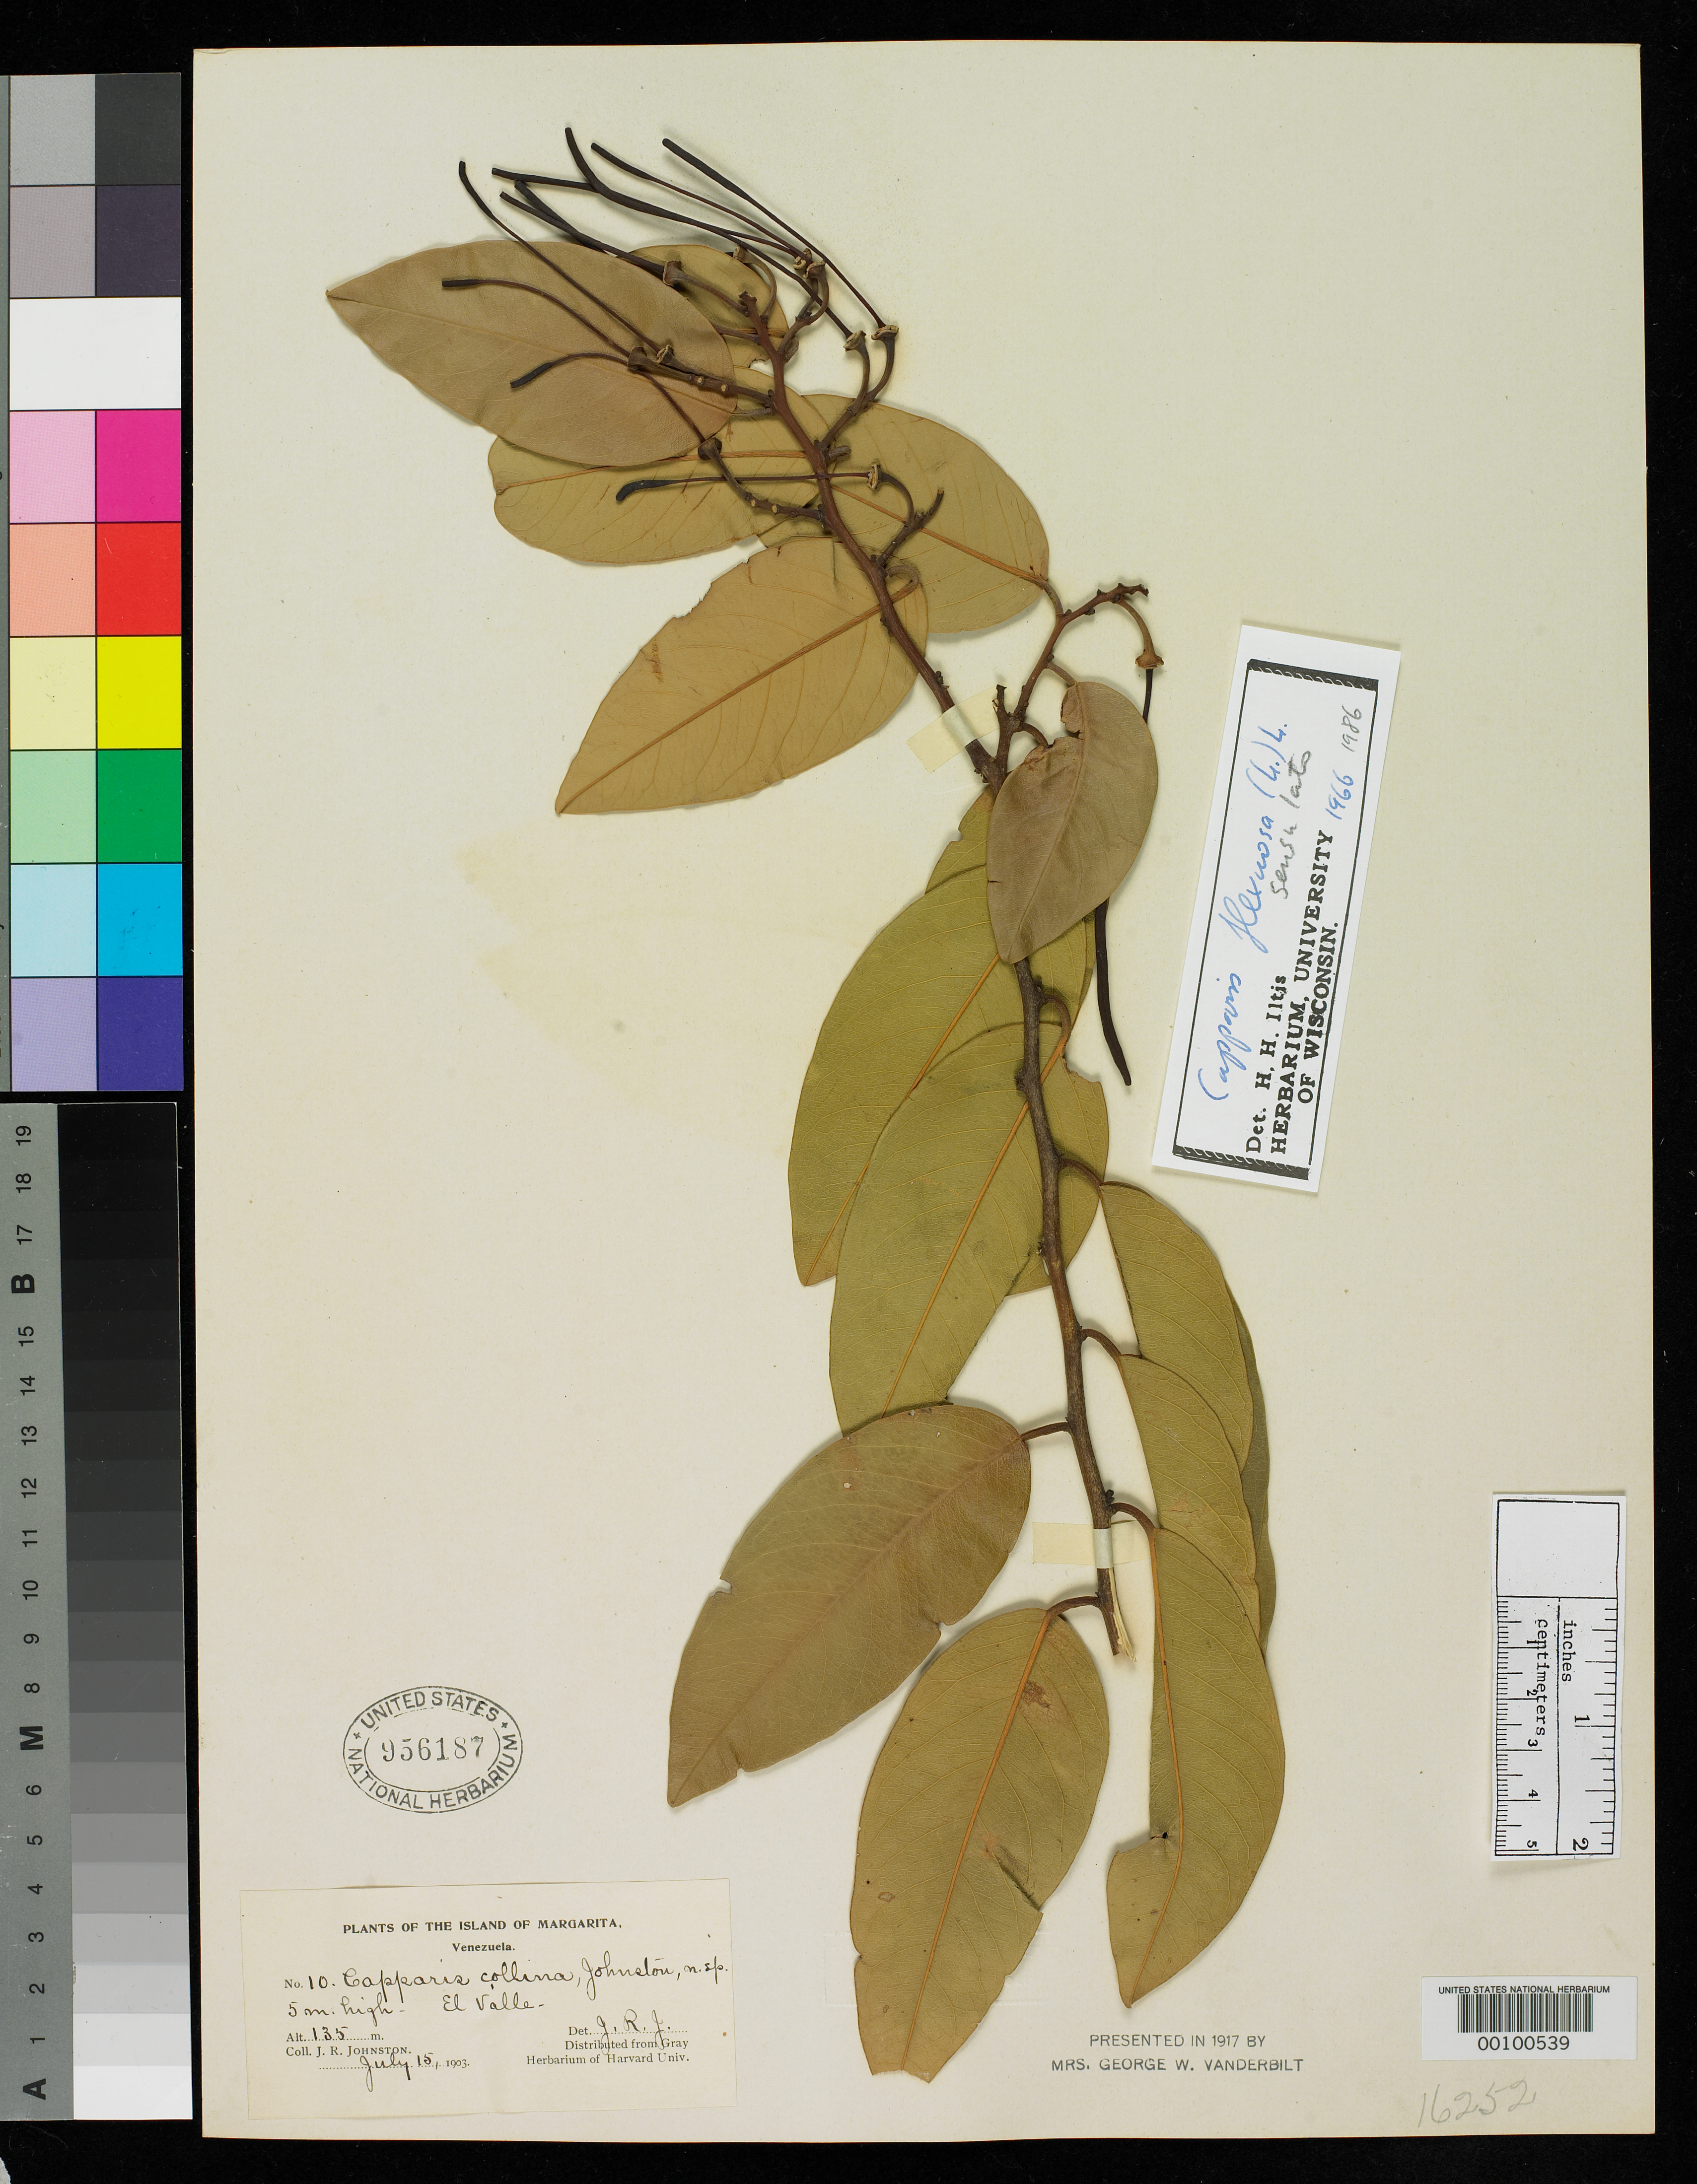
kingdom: Plantae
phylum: Tracheophyta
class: Magnoliopsida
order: Brassicales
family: Capparaceae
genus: Capparis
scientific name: Capparis collina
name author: J.R. Johnst.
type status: Isotype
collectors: J. Johnston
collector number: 10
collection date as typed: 15 Jul 1903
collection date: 1903-07-15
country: Venezuela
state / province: Nueva Esparta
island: Margarita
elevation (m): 135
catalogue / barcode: US 956187